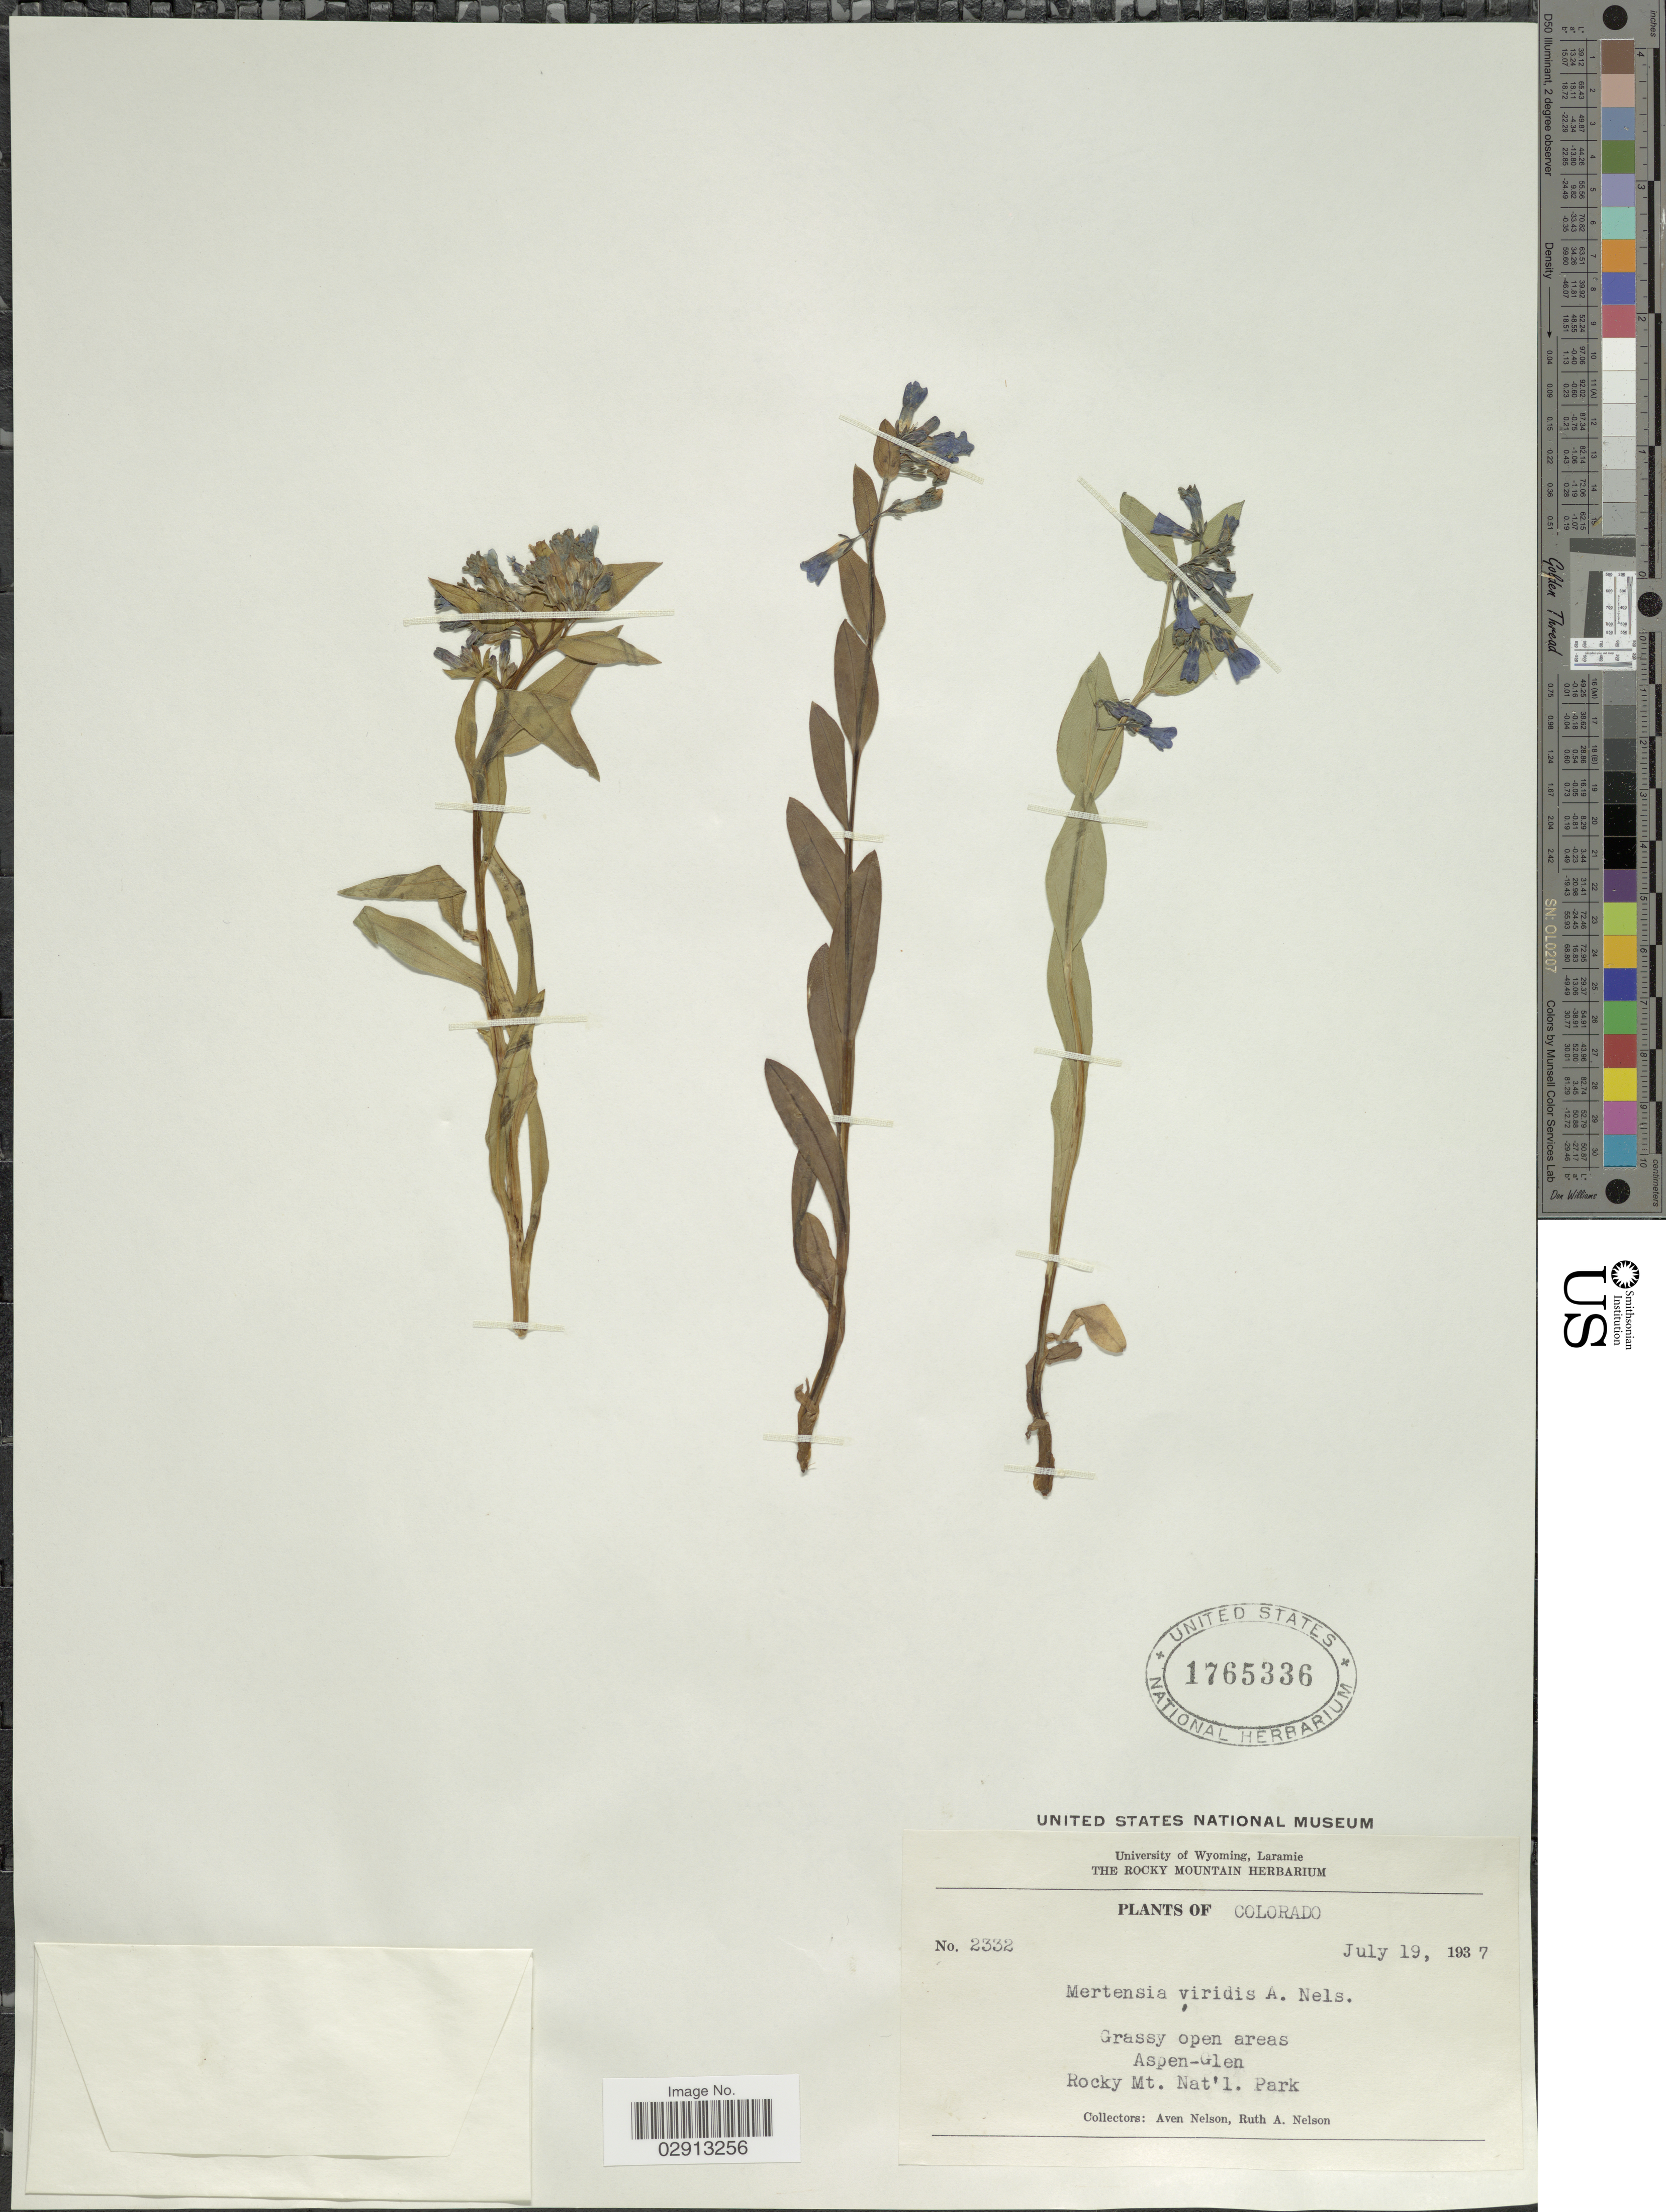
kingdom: Plantae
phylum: Tracheophyta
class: Magnoliopsida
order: Boraginales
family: Boraginaceae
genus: Mertensia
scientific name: Mertensia viridis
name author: (A. Nelson) A. Nelson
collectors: A. Nelson & R. A. Nelson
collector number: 2332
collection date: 1937-07-19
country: United States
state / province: Colorado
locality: Grassy open areas. Aspen-Glen. Rocky Mt. Nat'l. Park.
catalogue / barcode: US 1765336